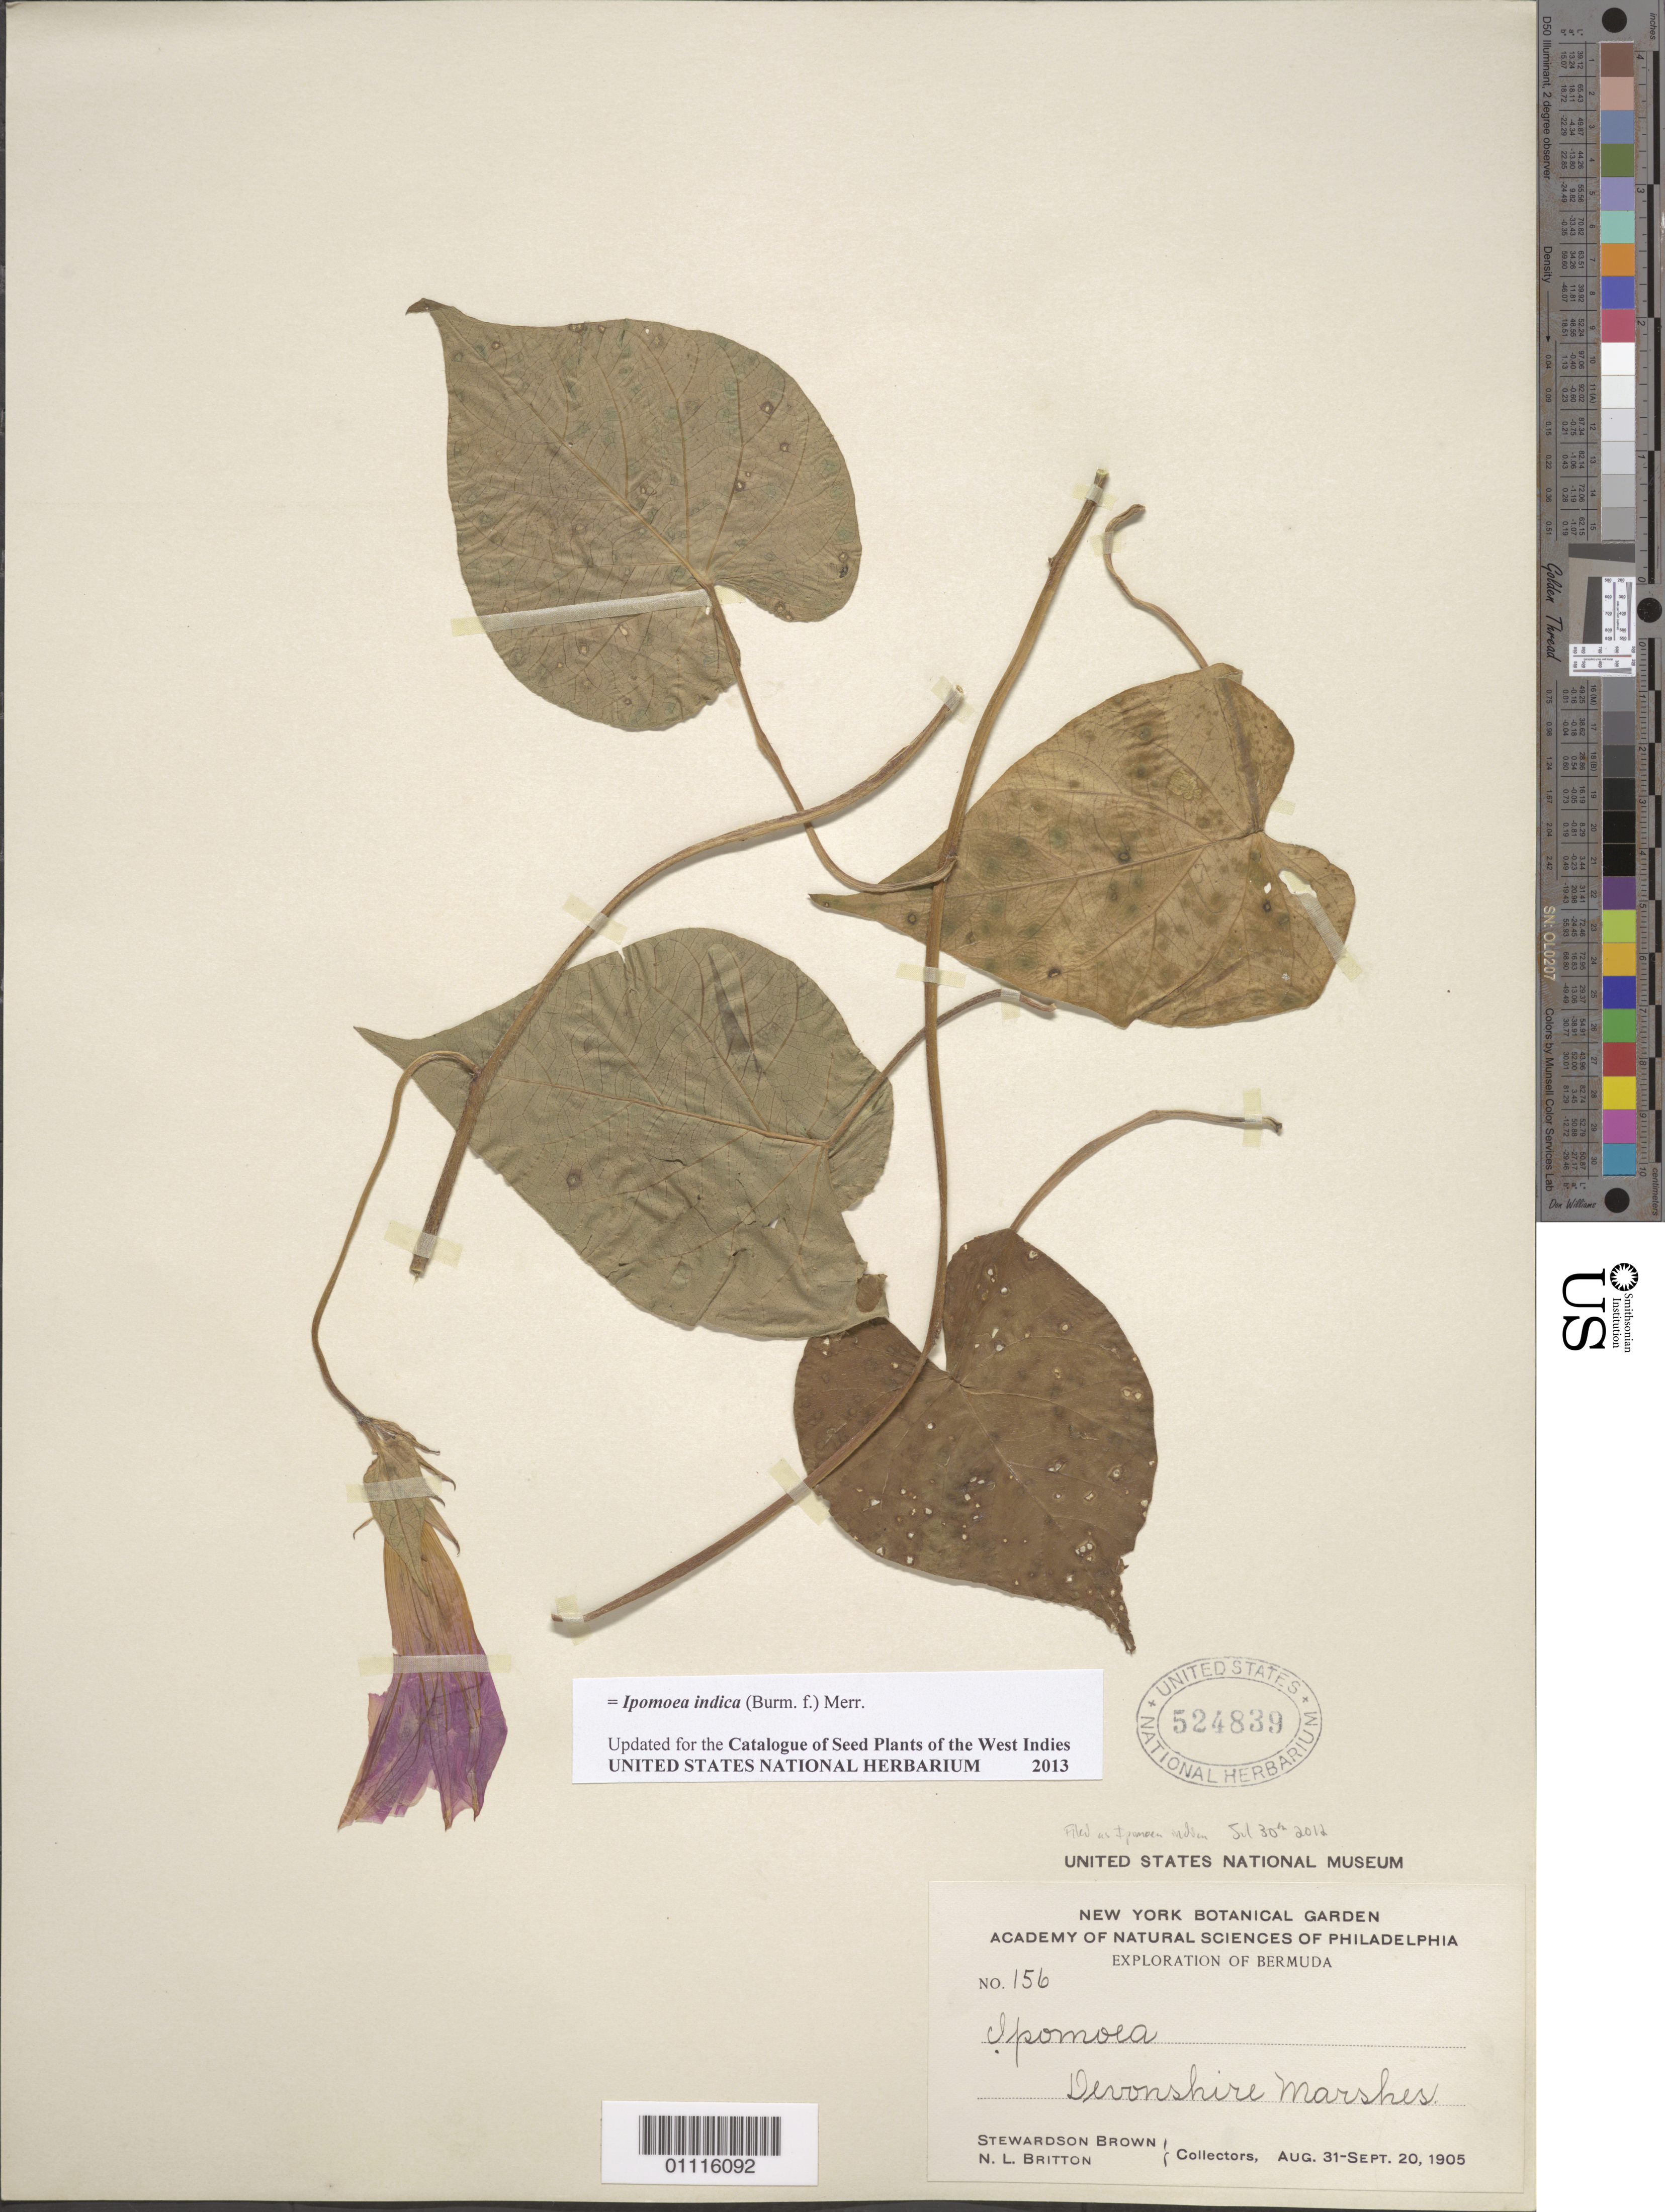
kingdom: Plantae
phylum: Tracheophyta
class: Magnoliopsida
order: Solanales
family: Convolvulaceae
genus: Ipomoea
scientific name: Ipomoea indica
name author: (Burm.) Merr.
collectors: S. Brown & N. Britton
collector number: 156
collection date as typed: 31 Aug 1905 to 20 Sep 1905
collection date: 1905-08-31/1905-09-20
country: Bermuda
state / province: Devonshire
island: Bermuda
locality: Devonshire Marshes.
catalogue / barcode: US 524839